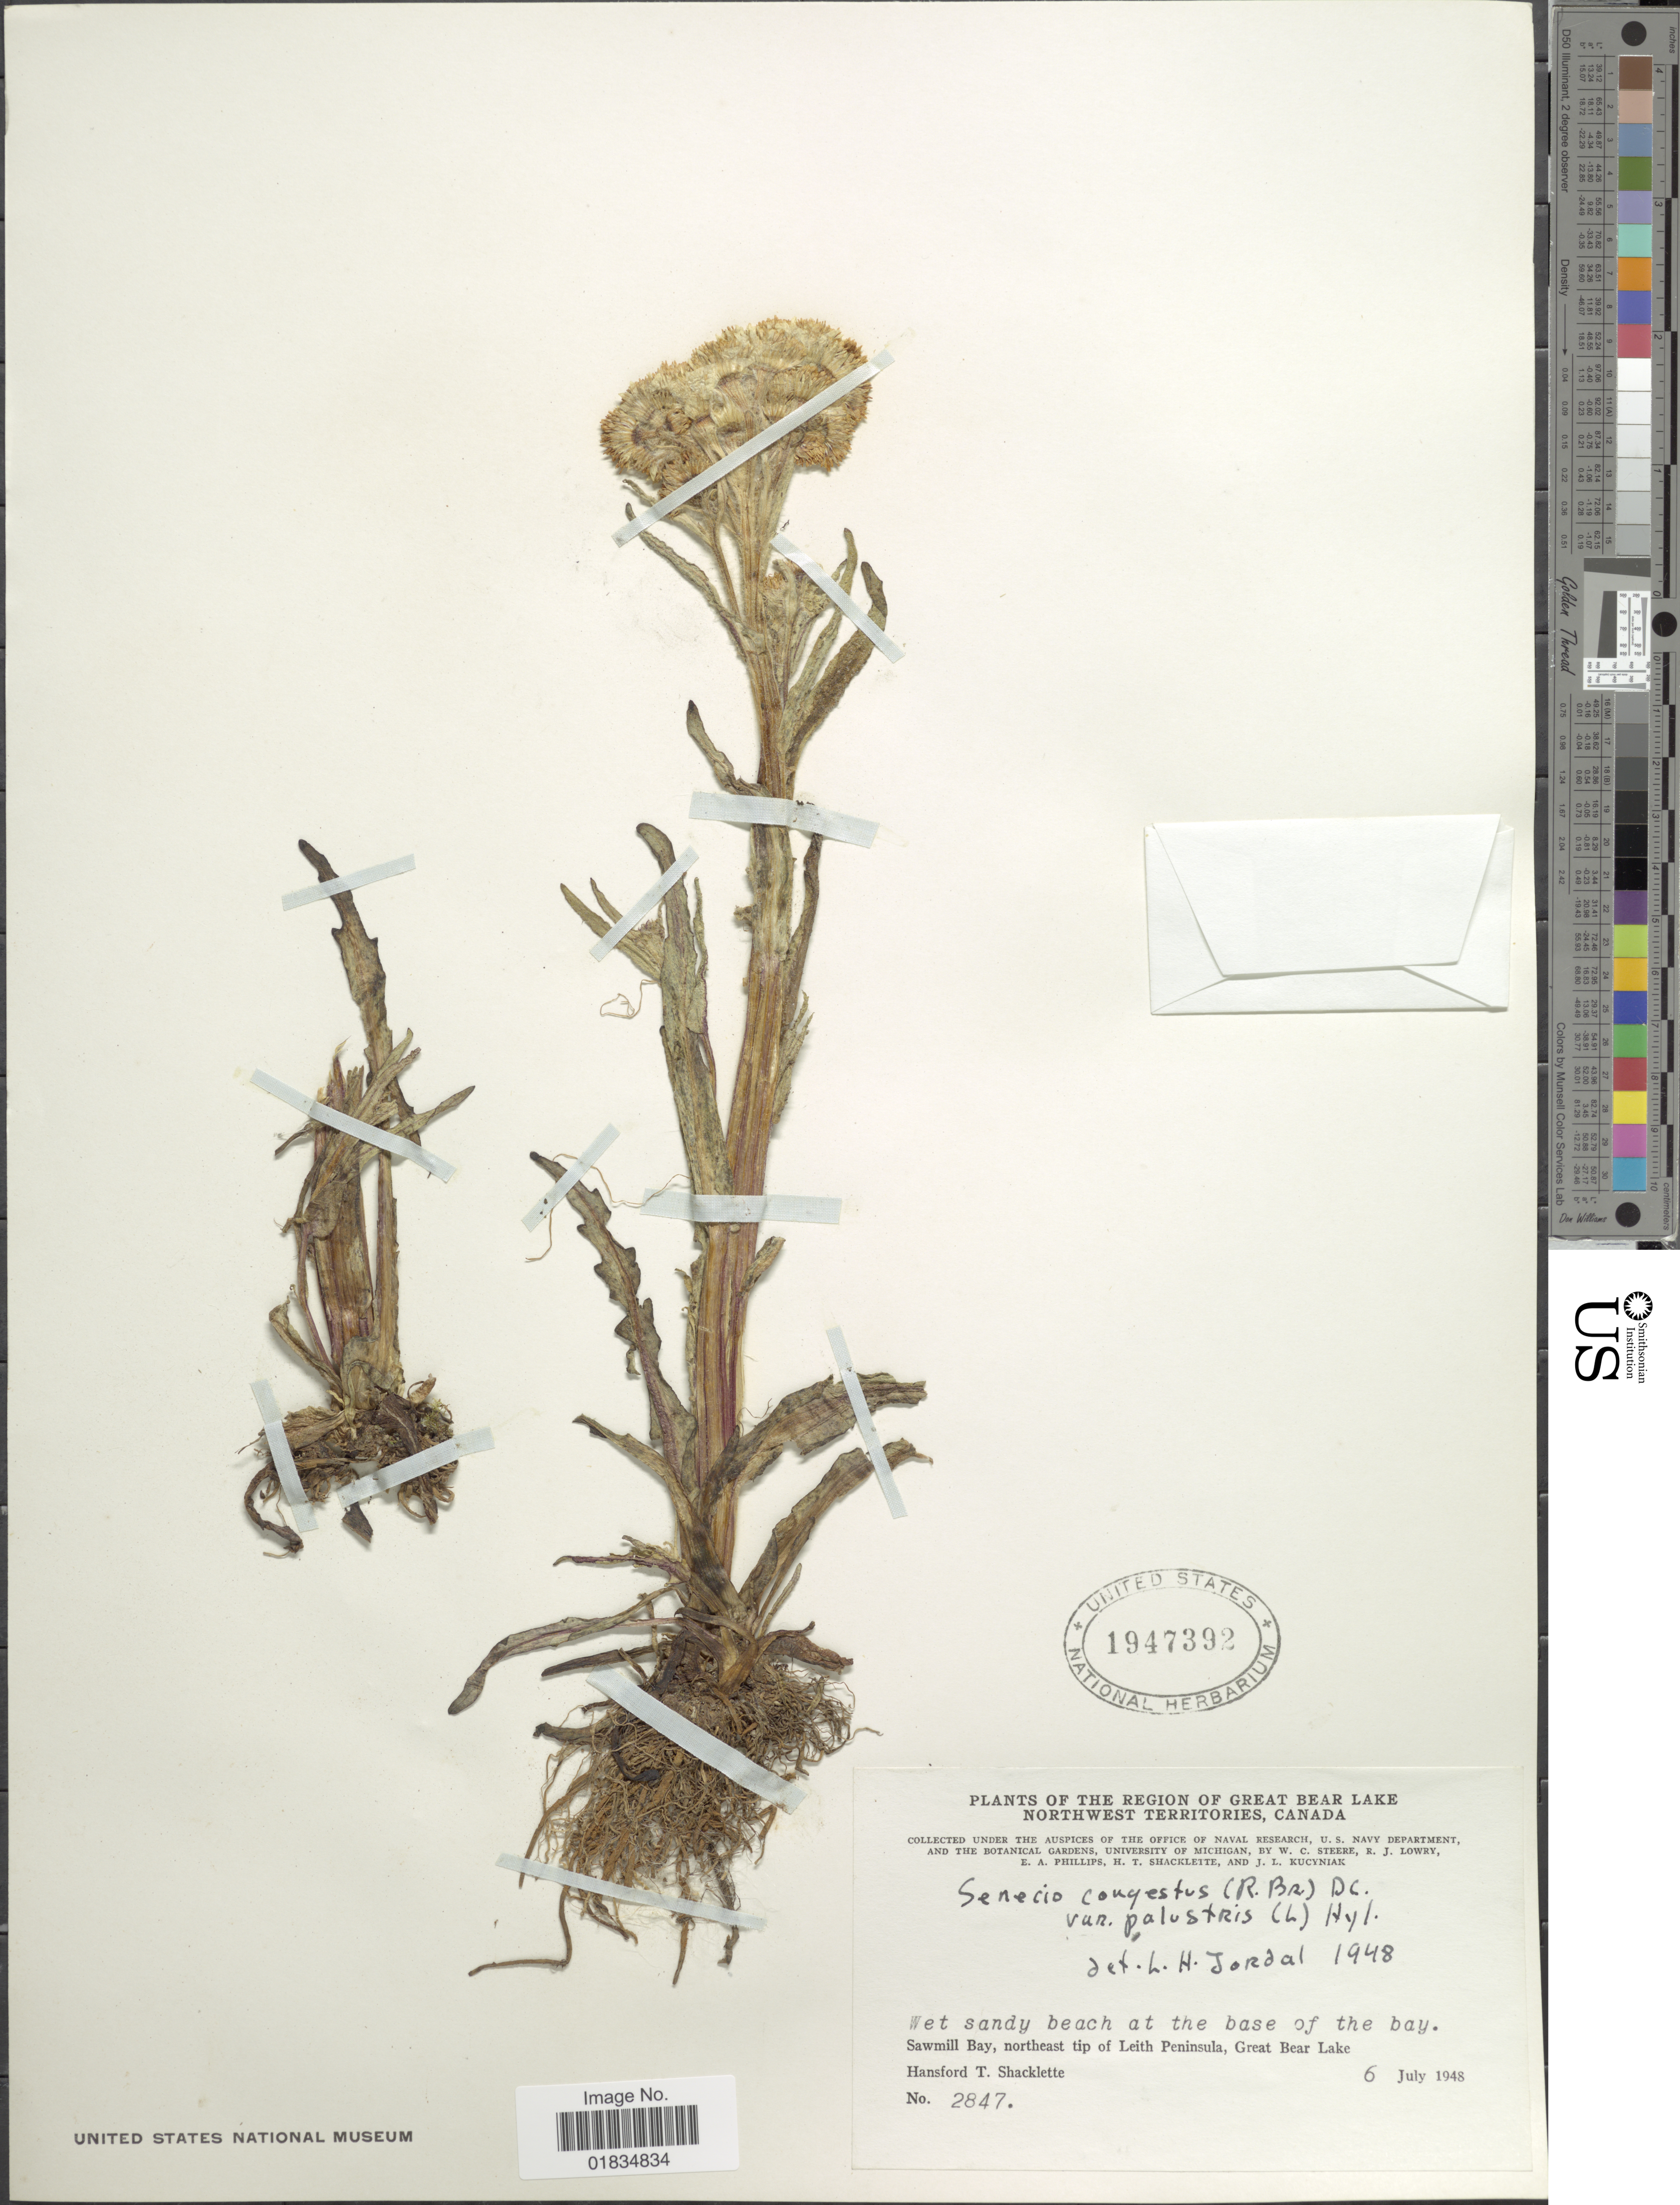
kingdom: Plantae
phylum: Tracheophyta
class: Magnoliopsida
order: Asterales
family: Asteraceae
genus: Tephroseris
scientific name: Tephroseris palustris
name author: (L.) Rchb.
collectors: H. Shacklette, W. C. Steere, R. Lowry, E. Phillips & et al.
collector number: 2847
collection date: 1948-07-06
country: Canada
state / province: Northwest Territories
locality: Region of the Great Bear Lake, Sawmill Bay, northeast tip of Leith Peninsula, Great Bear Lake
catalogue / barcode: US 1947392